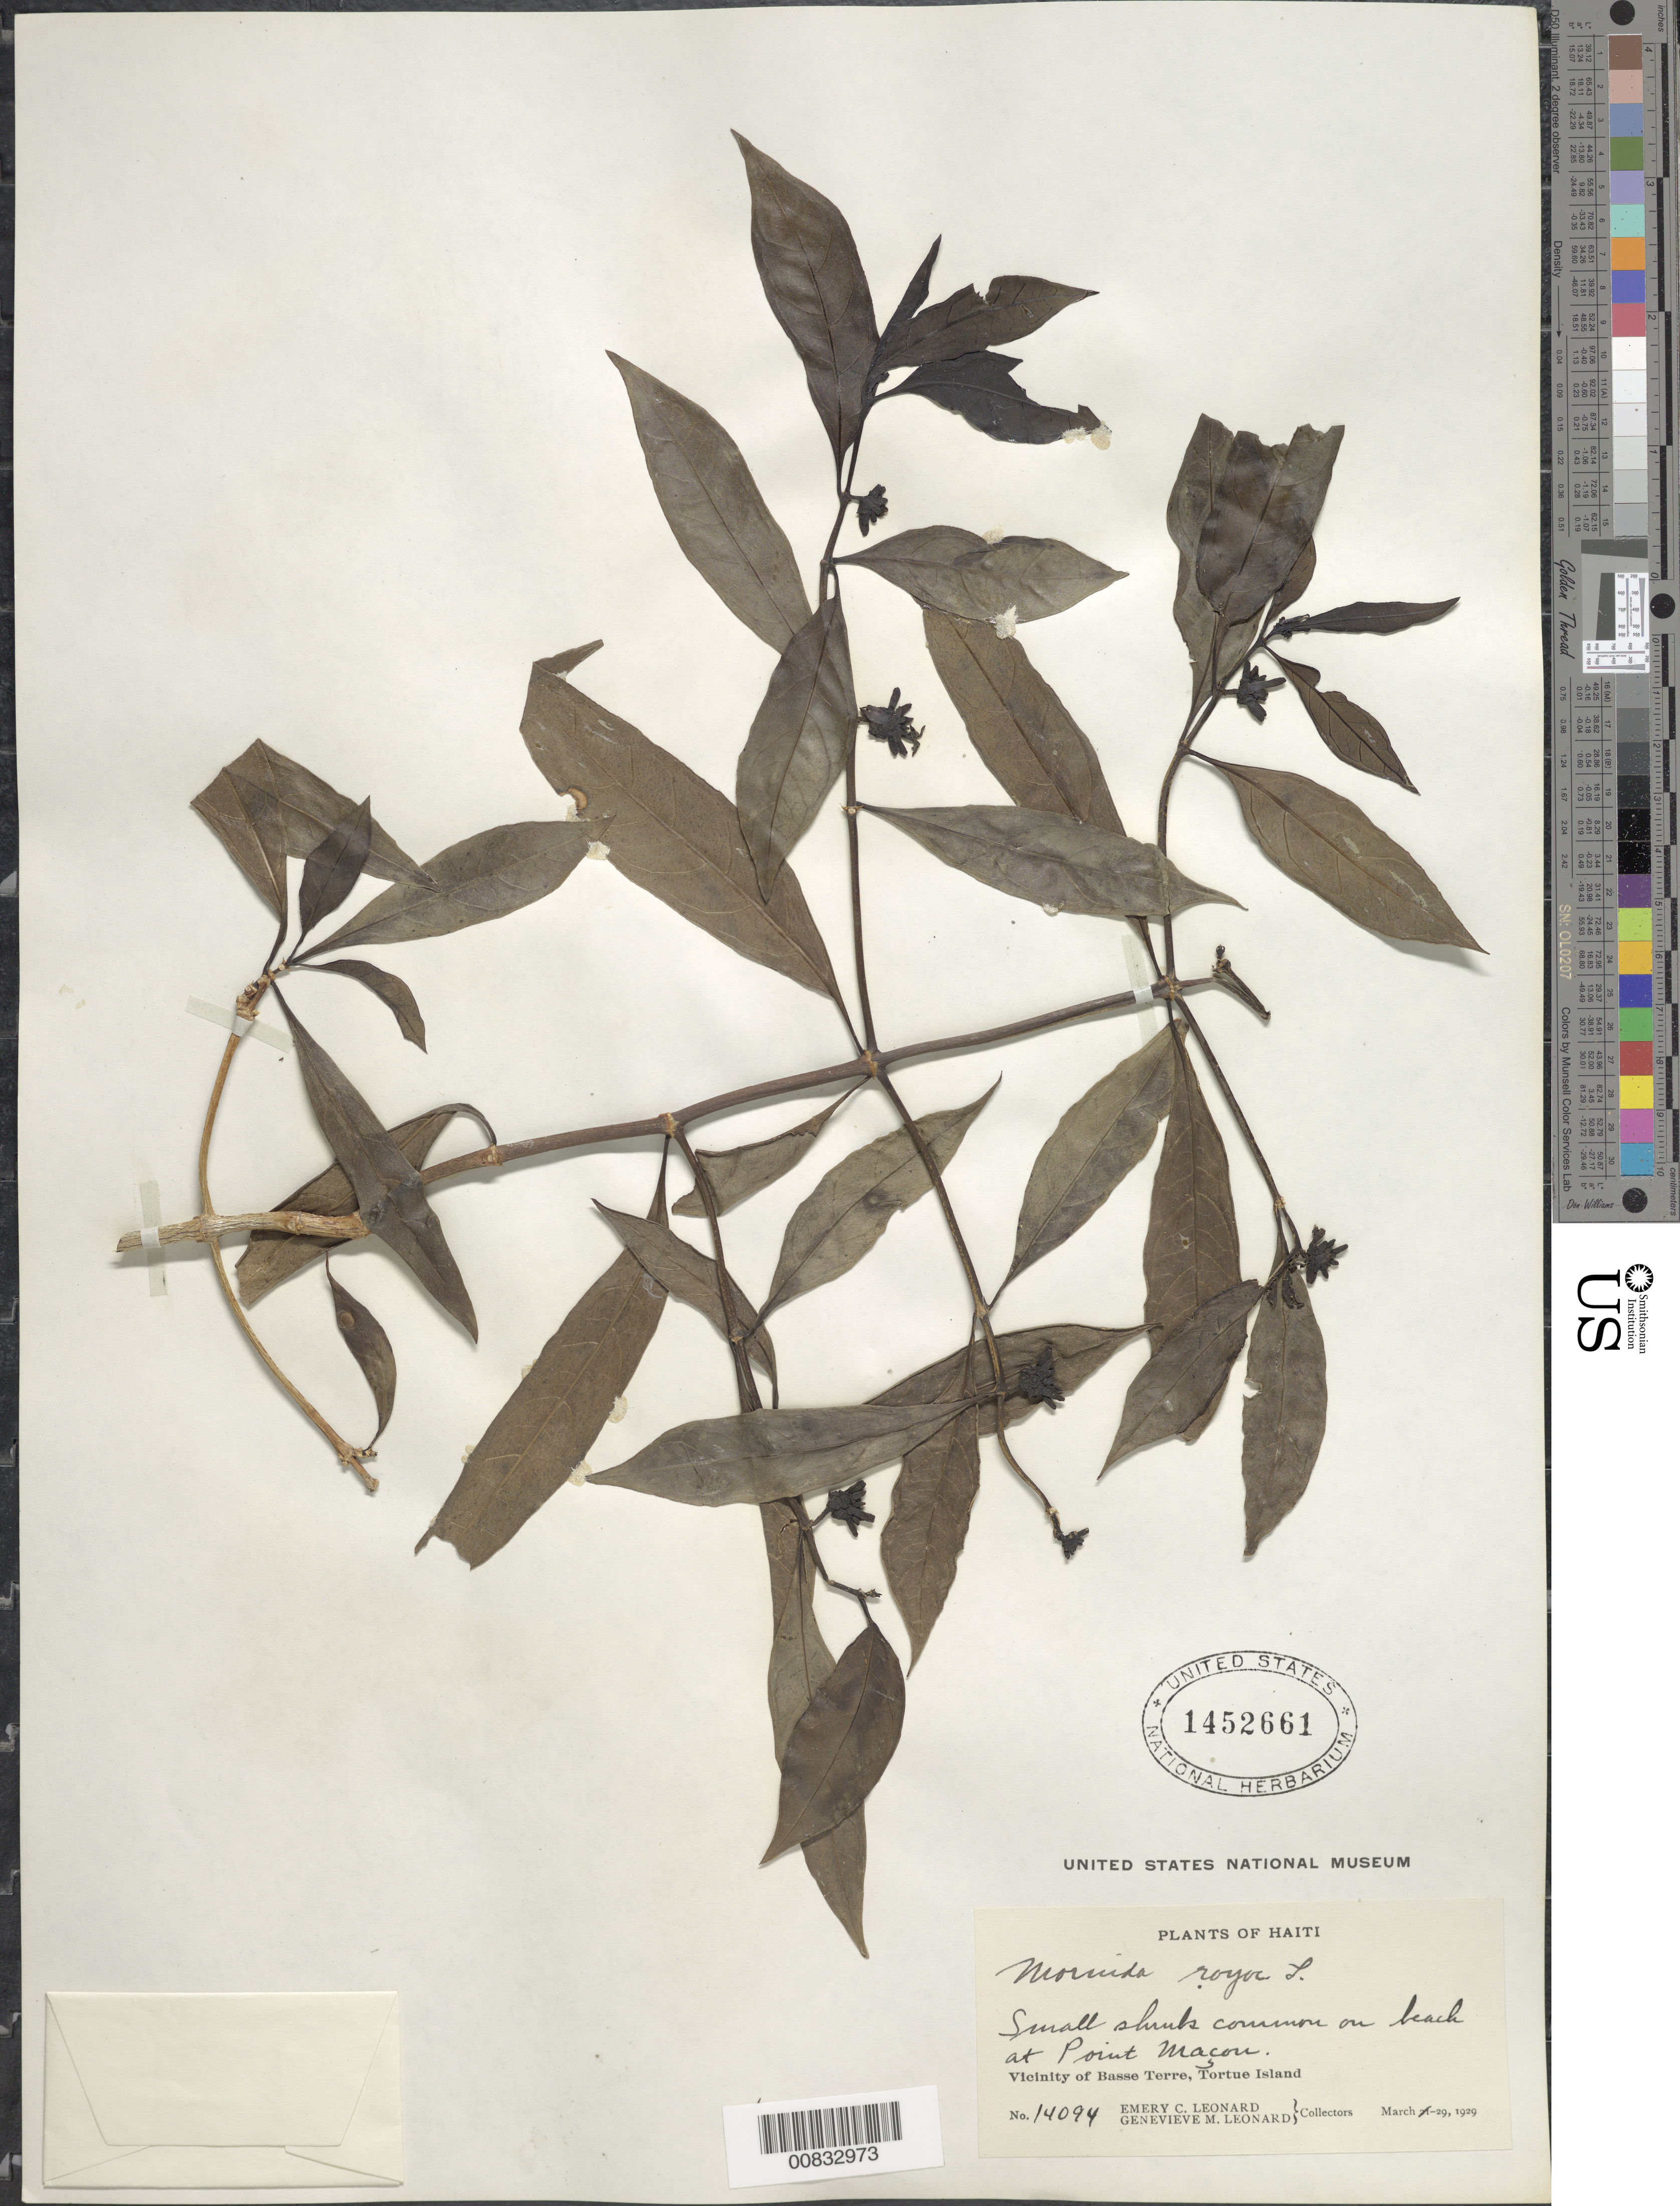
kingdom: Plantae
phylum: Tracheophyta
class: Magnoliopsida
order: Gentianales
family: Rubiaceae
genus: Morinda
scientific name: Morinda royoc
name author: L.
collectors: E. C. Leonard & G. M. Leonard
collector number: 14094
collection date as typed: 29 Mar 1929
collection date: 1929-03-29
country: Haiti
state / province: Nord-Ouest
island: Île de la Tortue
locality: Vicinity of Basse Terre, at Point Mazcon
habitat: Beach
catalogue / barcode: US 1452661